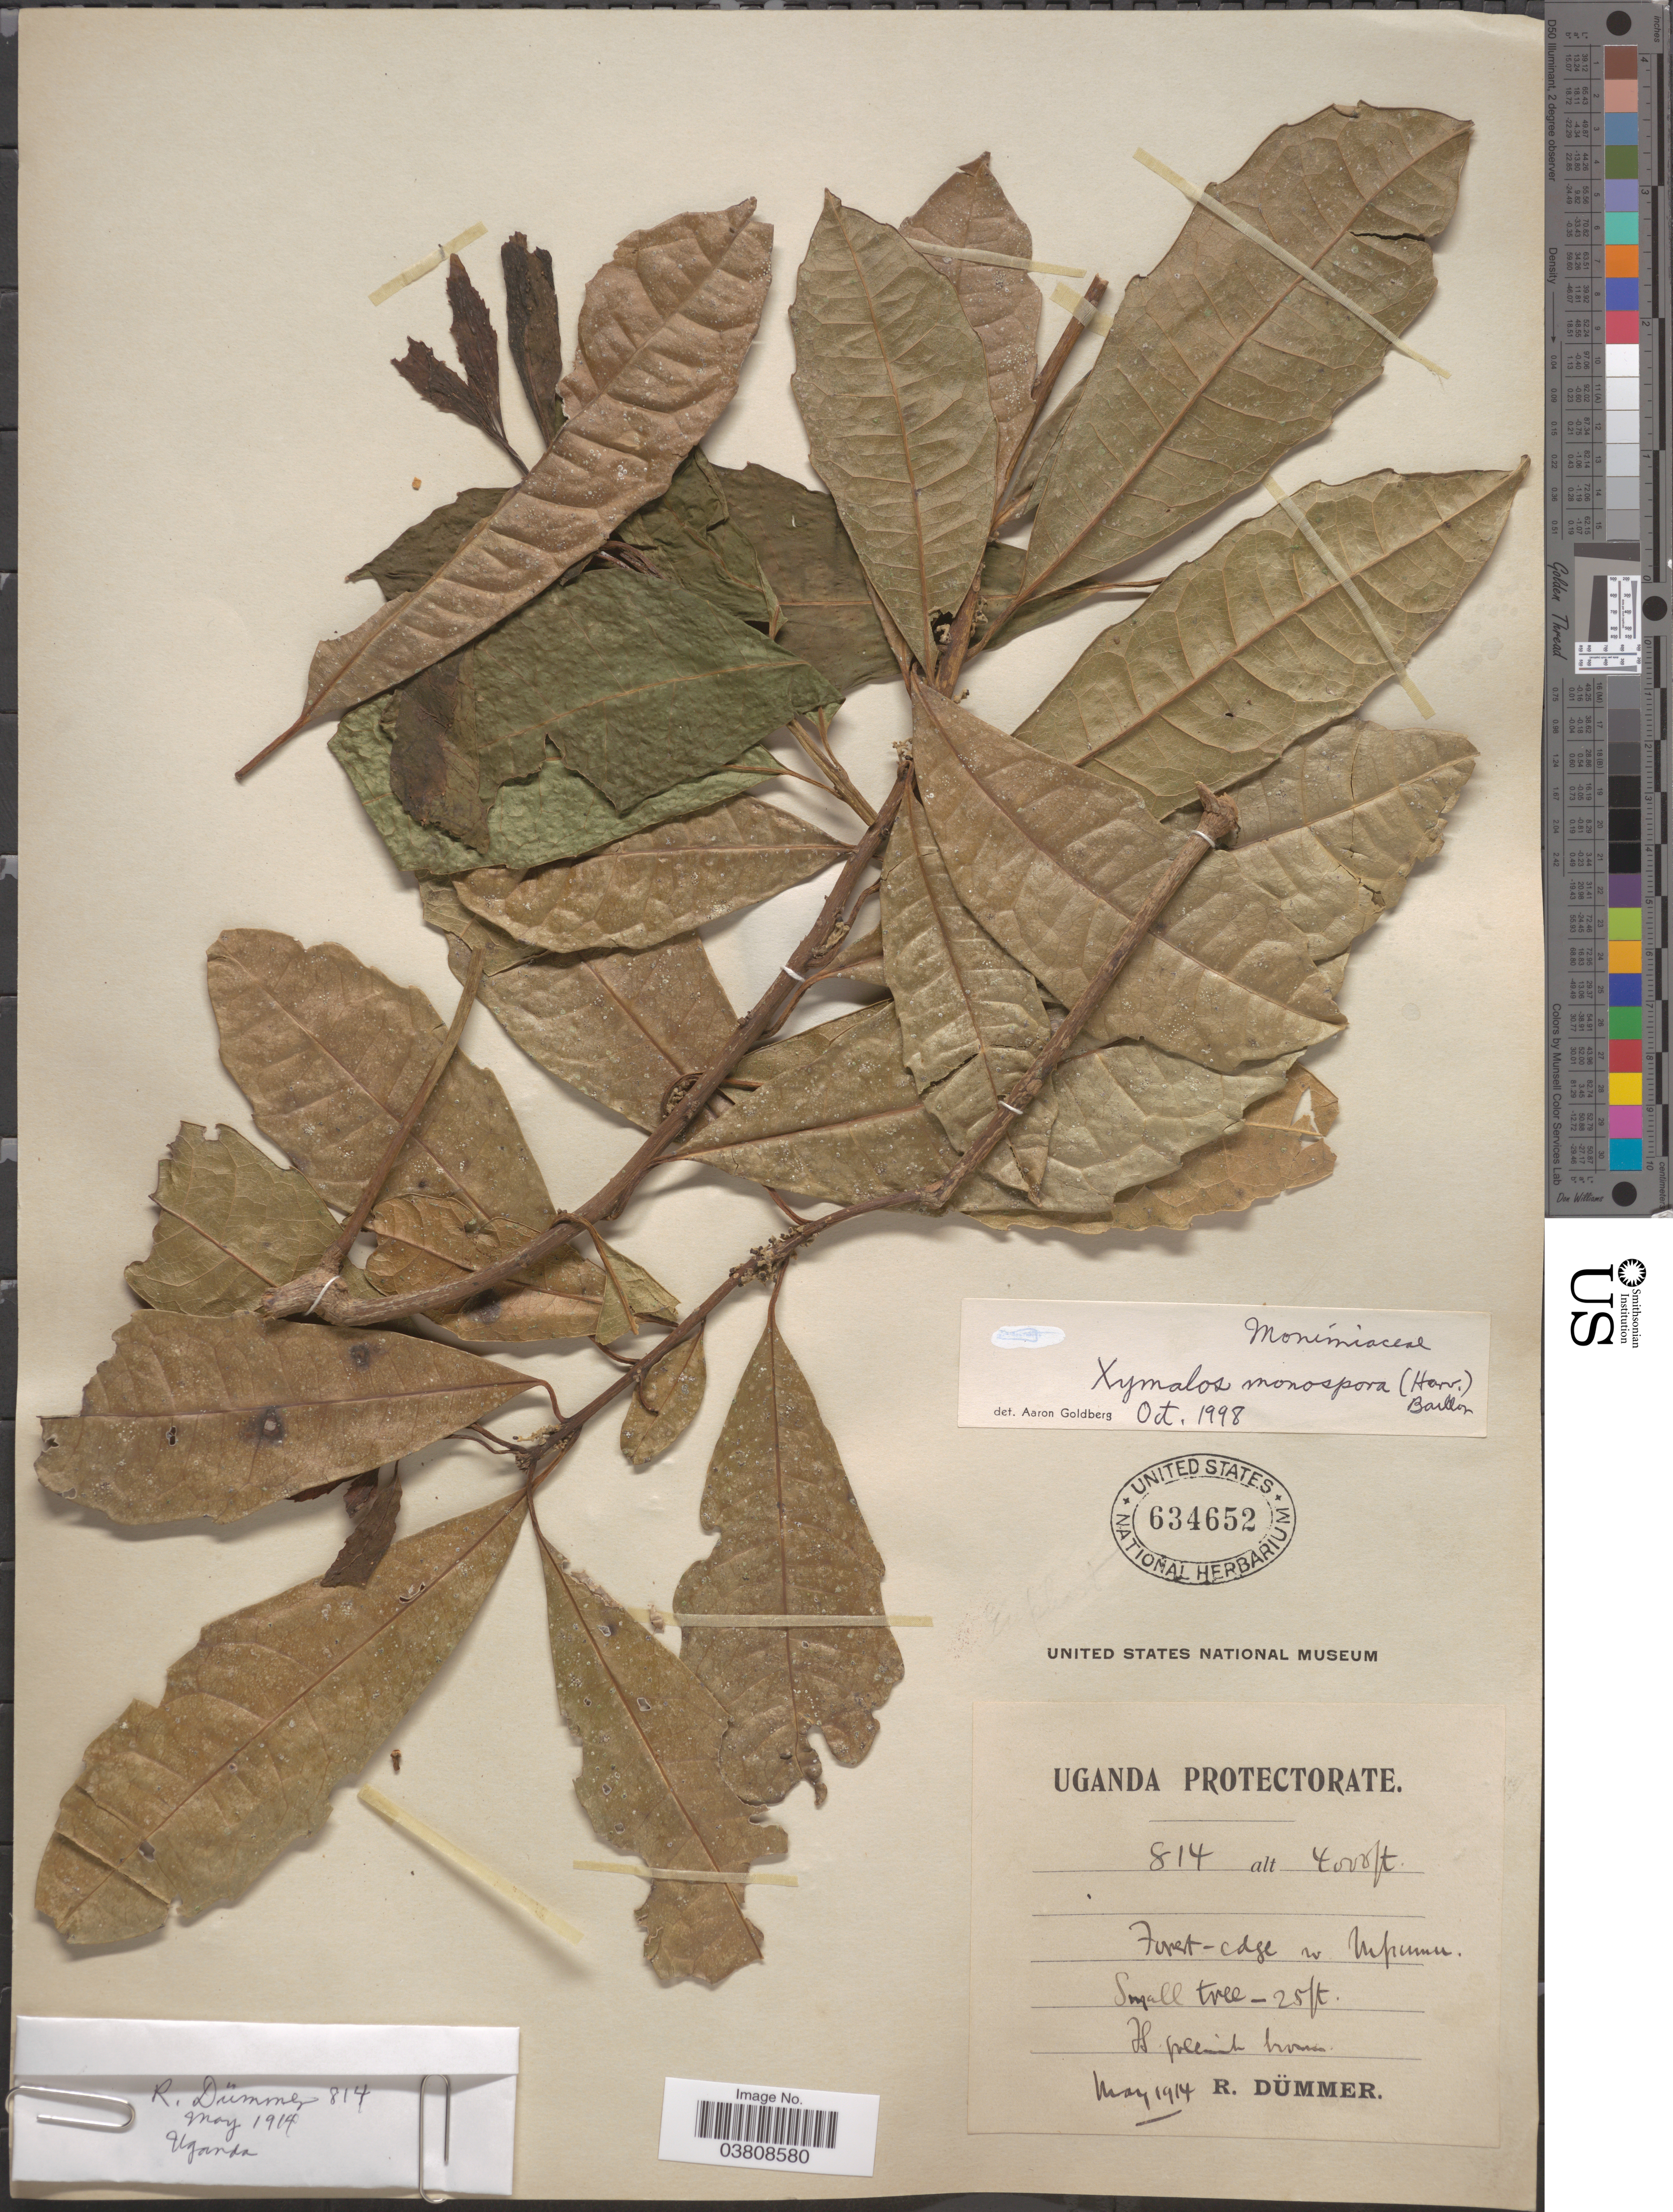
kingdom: Plantae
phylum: Tracheophyta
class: Magnoliopsida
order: Laurales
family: Monimiaceae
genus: Xymalos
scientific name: Xymalos monospora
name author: (Harv.) Baill.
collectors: R. A. Dümmer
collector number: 814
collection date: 1914-05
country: Uganda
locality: Uganda Protectorate. Forest - edge to [illegible text]pumu.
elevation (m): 1219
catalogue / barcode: US 634652